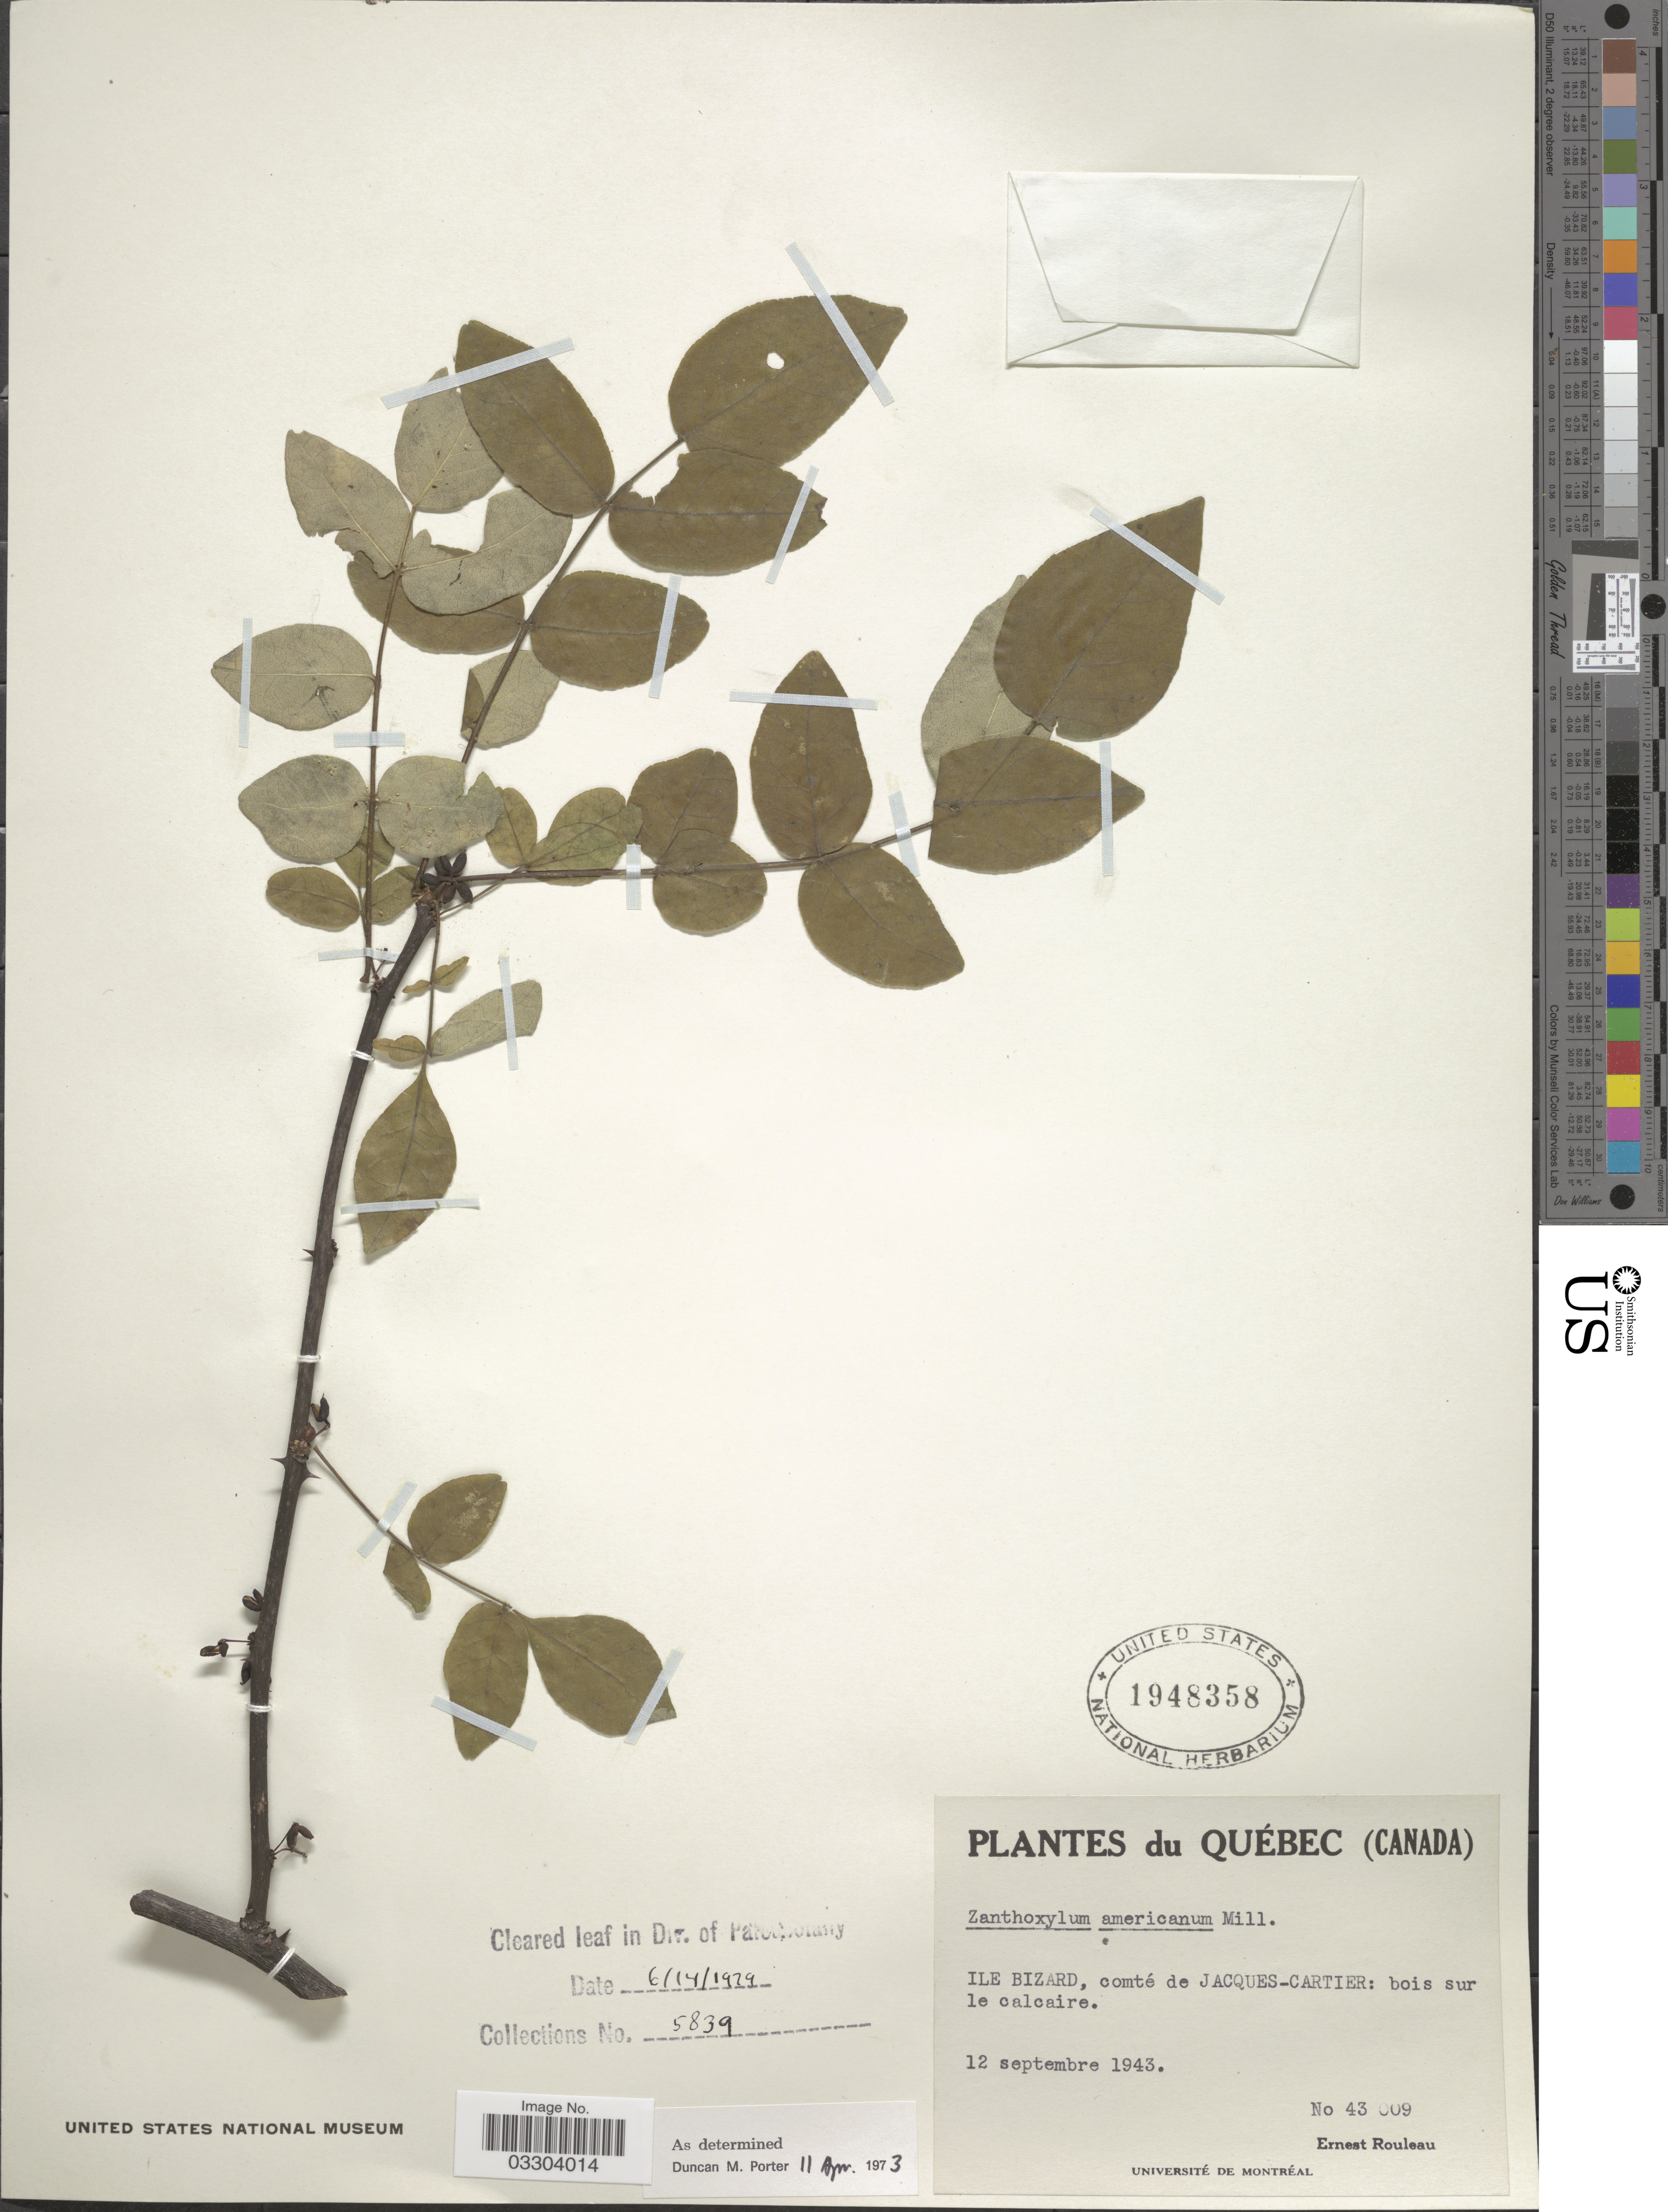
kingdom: Plantae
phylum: Tracheophyta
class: Magnoliopsida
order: Sapindales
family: Rutaceae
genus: Zanthoxylum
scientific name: Zanthoxylum americanum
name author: Mill.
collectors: E. Rouleau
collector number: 43009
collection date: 1943-09-12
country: Canada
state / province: Quebec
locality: ILE BIZARD, comté de JACQUES-CARTIER: bois sur le calcaire.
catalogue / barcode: US 1948358